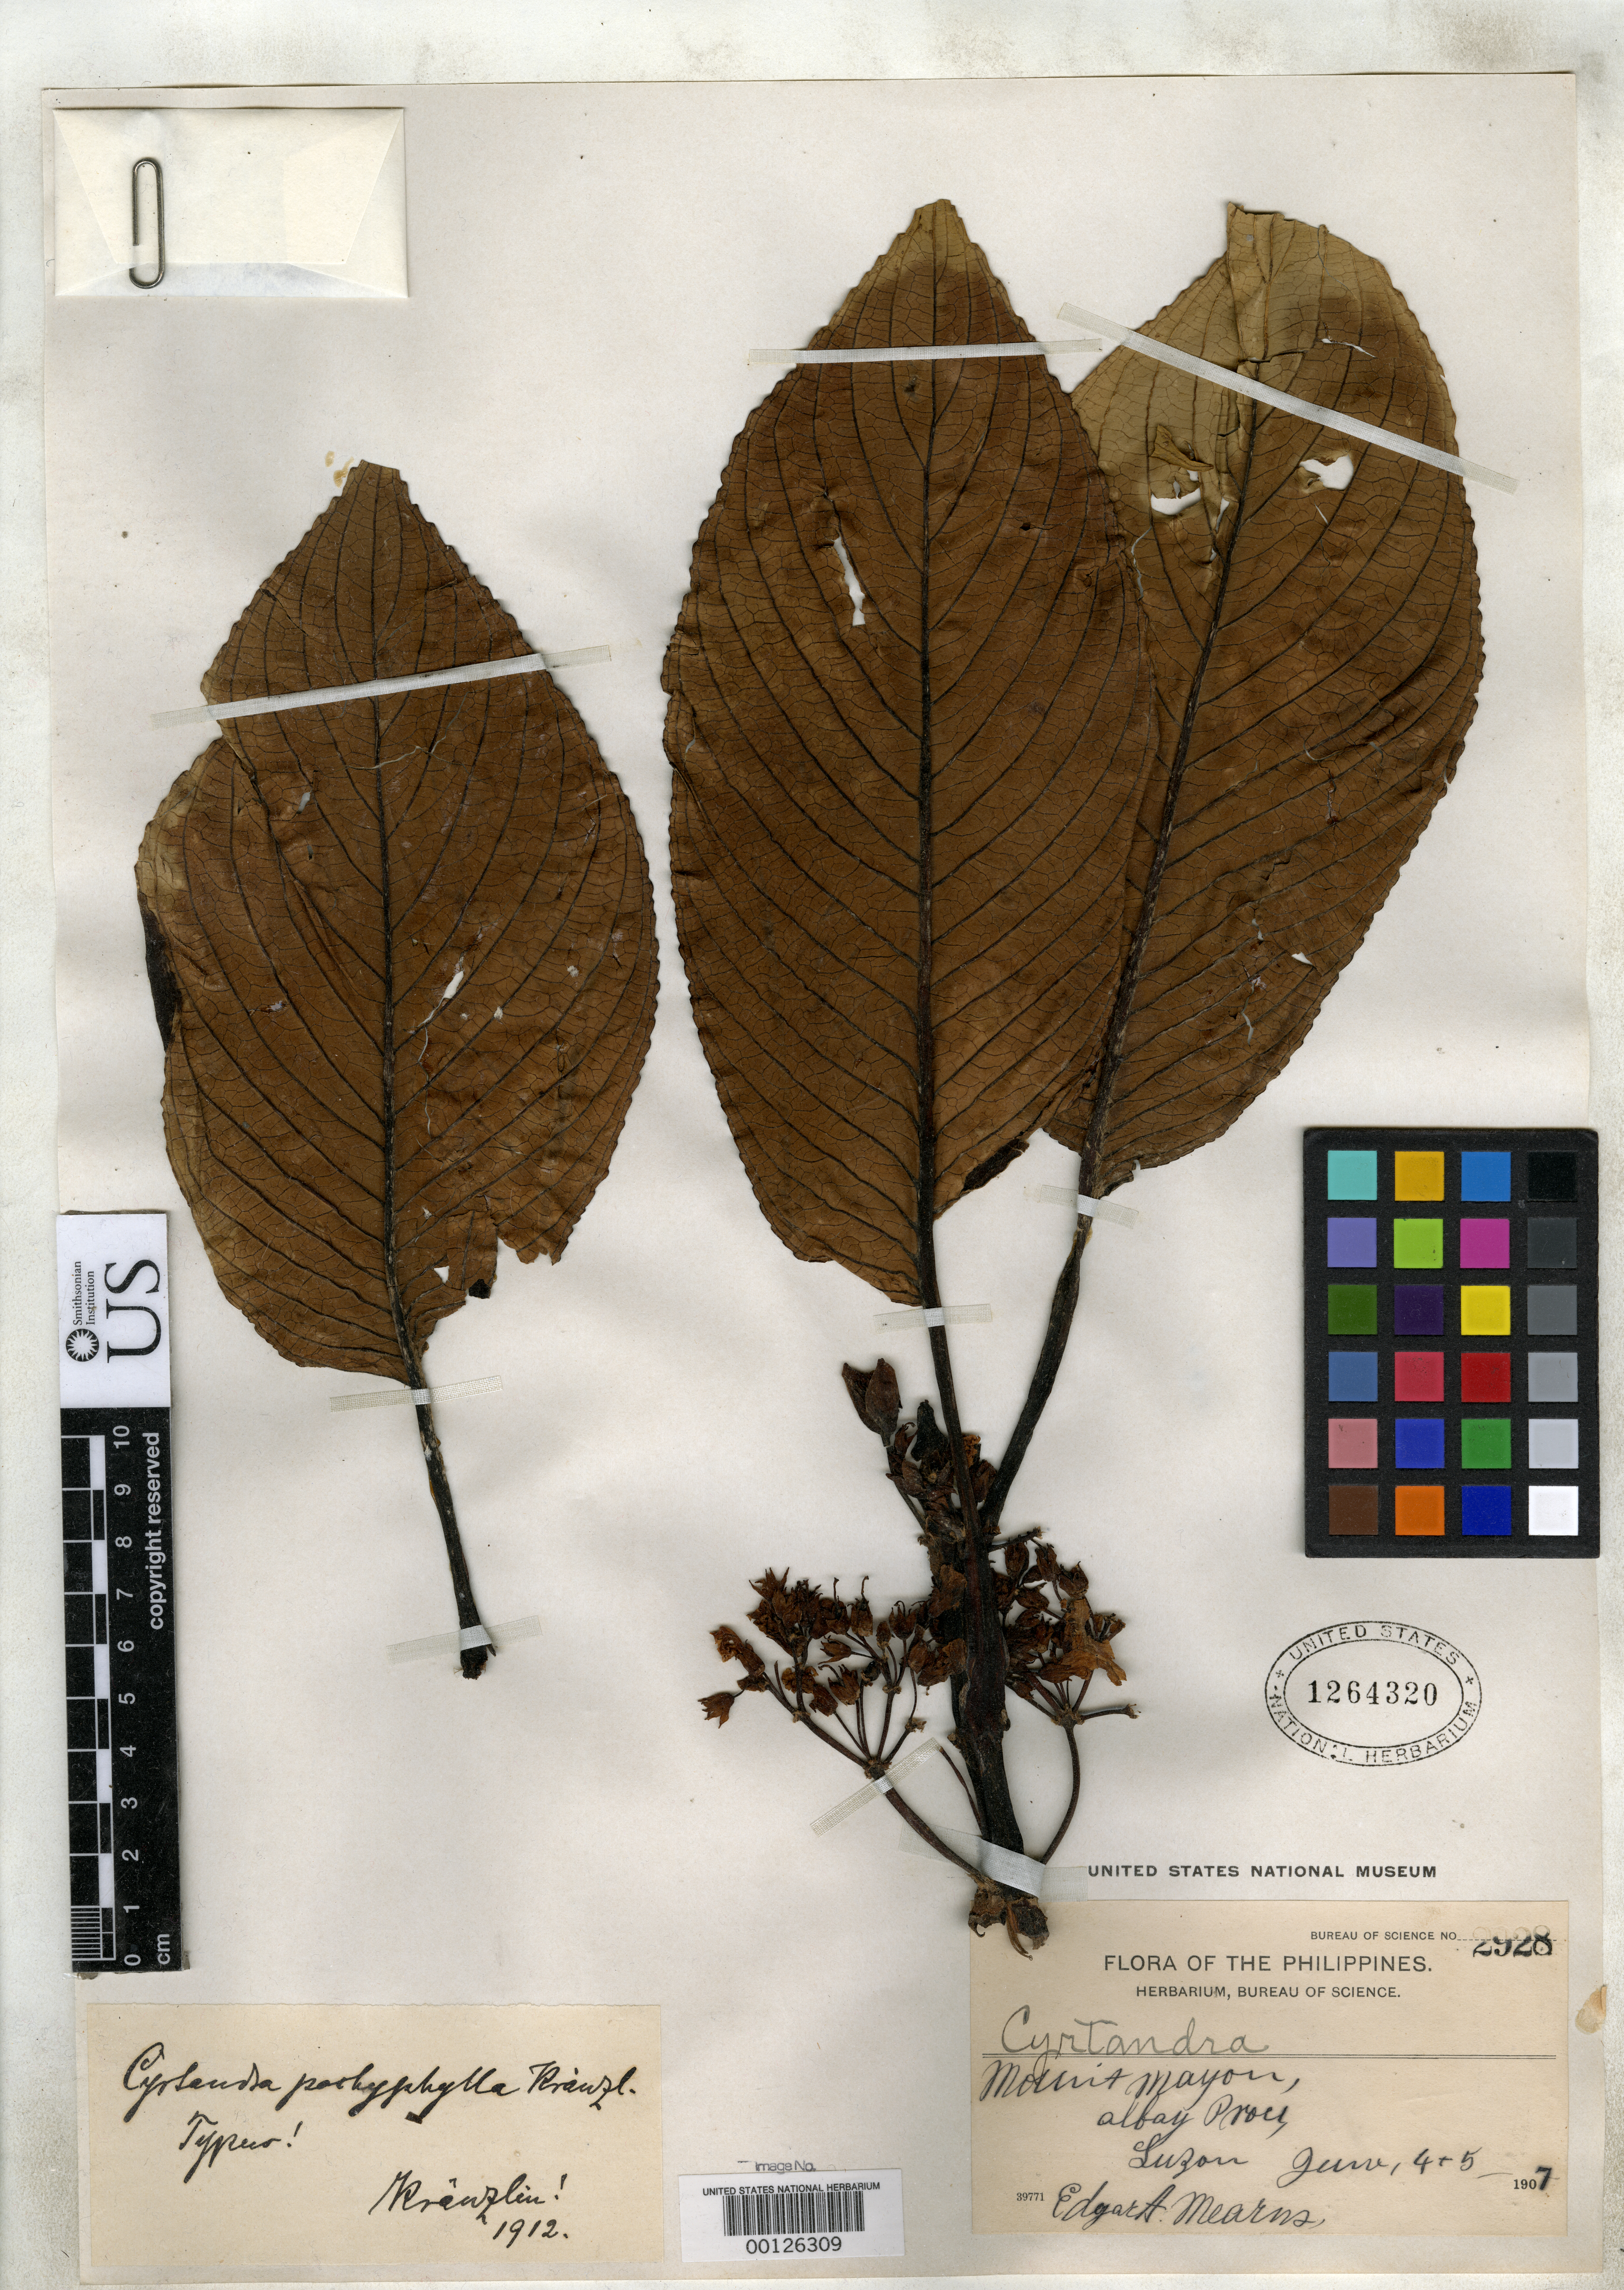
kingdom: Plantae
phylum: Tracheophyta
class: Magnoliopsida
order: Lamiales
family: Gesneriaceae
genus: Cyrtandra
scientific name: Cyrtandra pachyphylla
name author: Kraenzl.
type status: Lectotype; Type Collection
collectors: E. A. Mearns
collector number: Bur. Sci. 2928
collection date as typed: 04 Jun 1907 and 05 Jun 1907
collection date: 1907-06-04,1907-06-05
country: Philippines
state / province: Bicol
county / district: Albay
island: Luzon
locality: Mt. Mayon.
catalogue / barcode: US 1264320